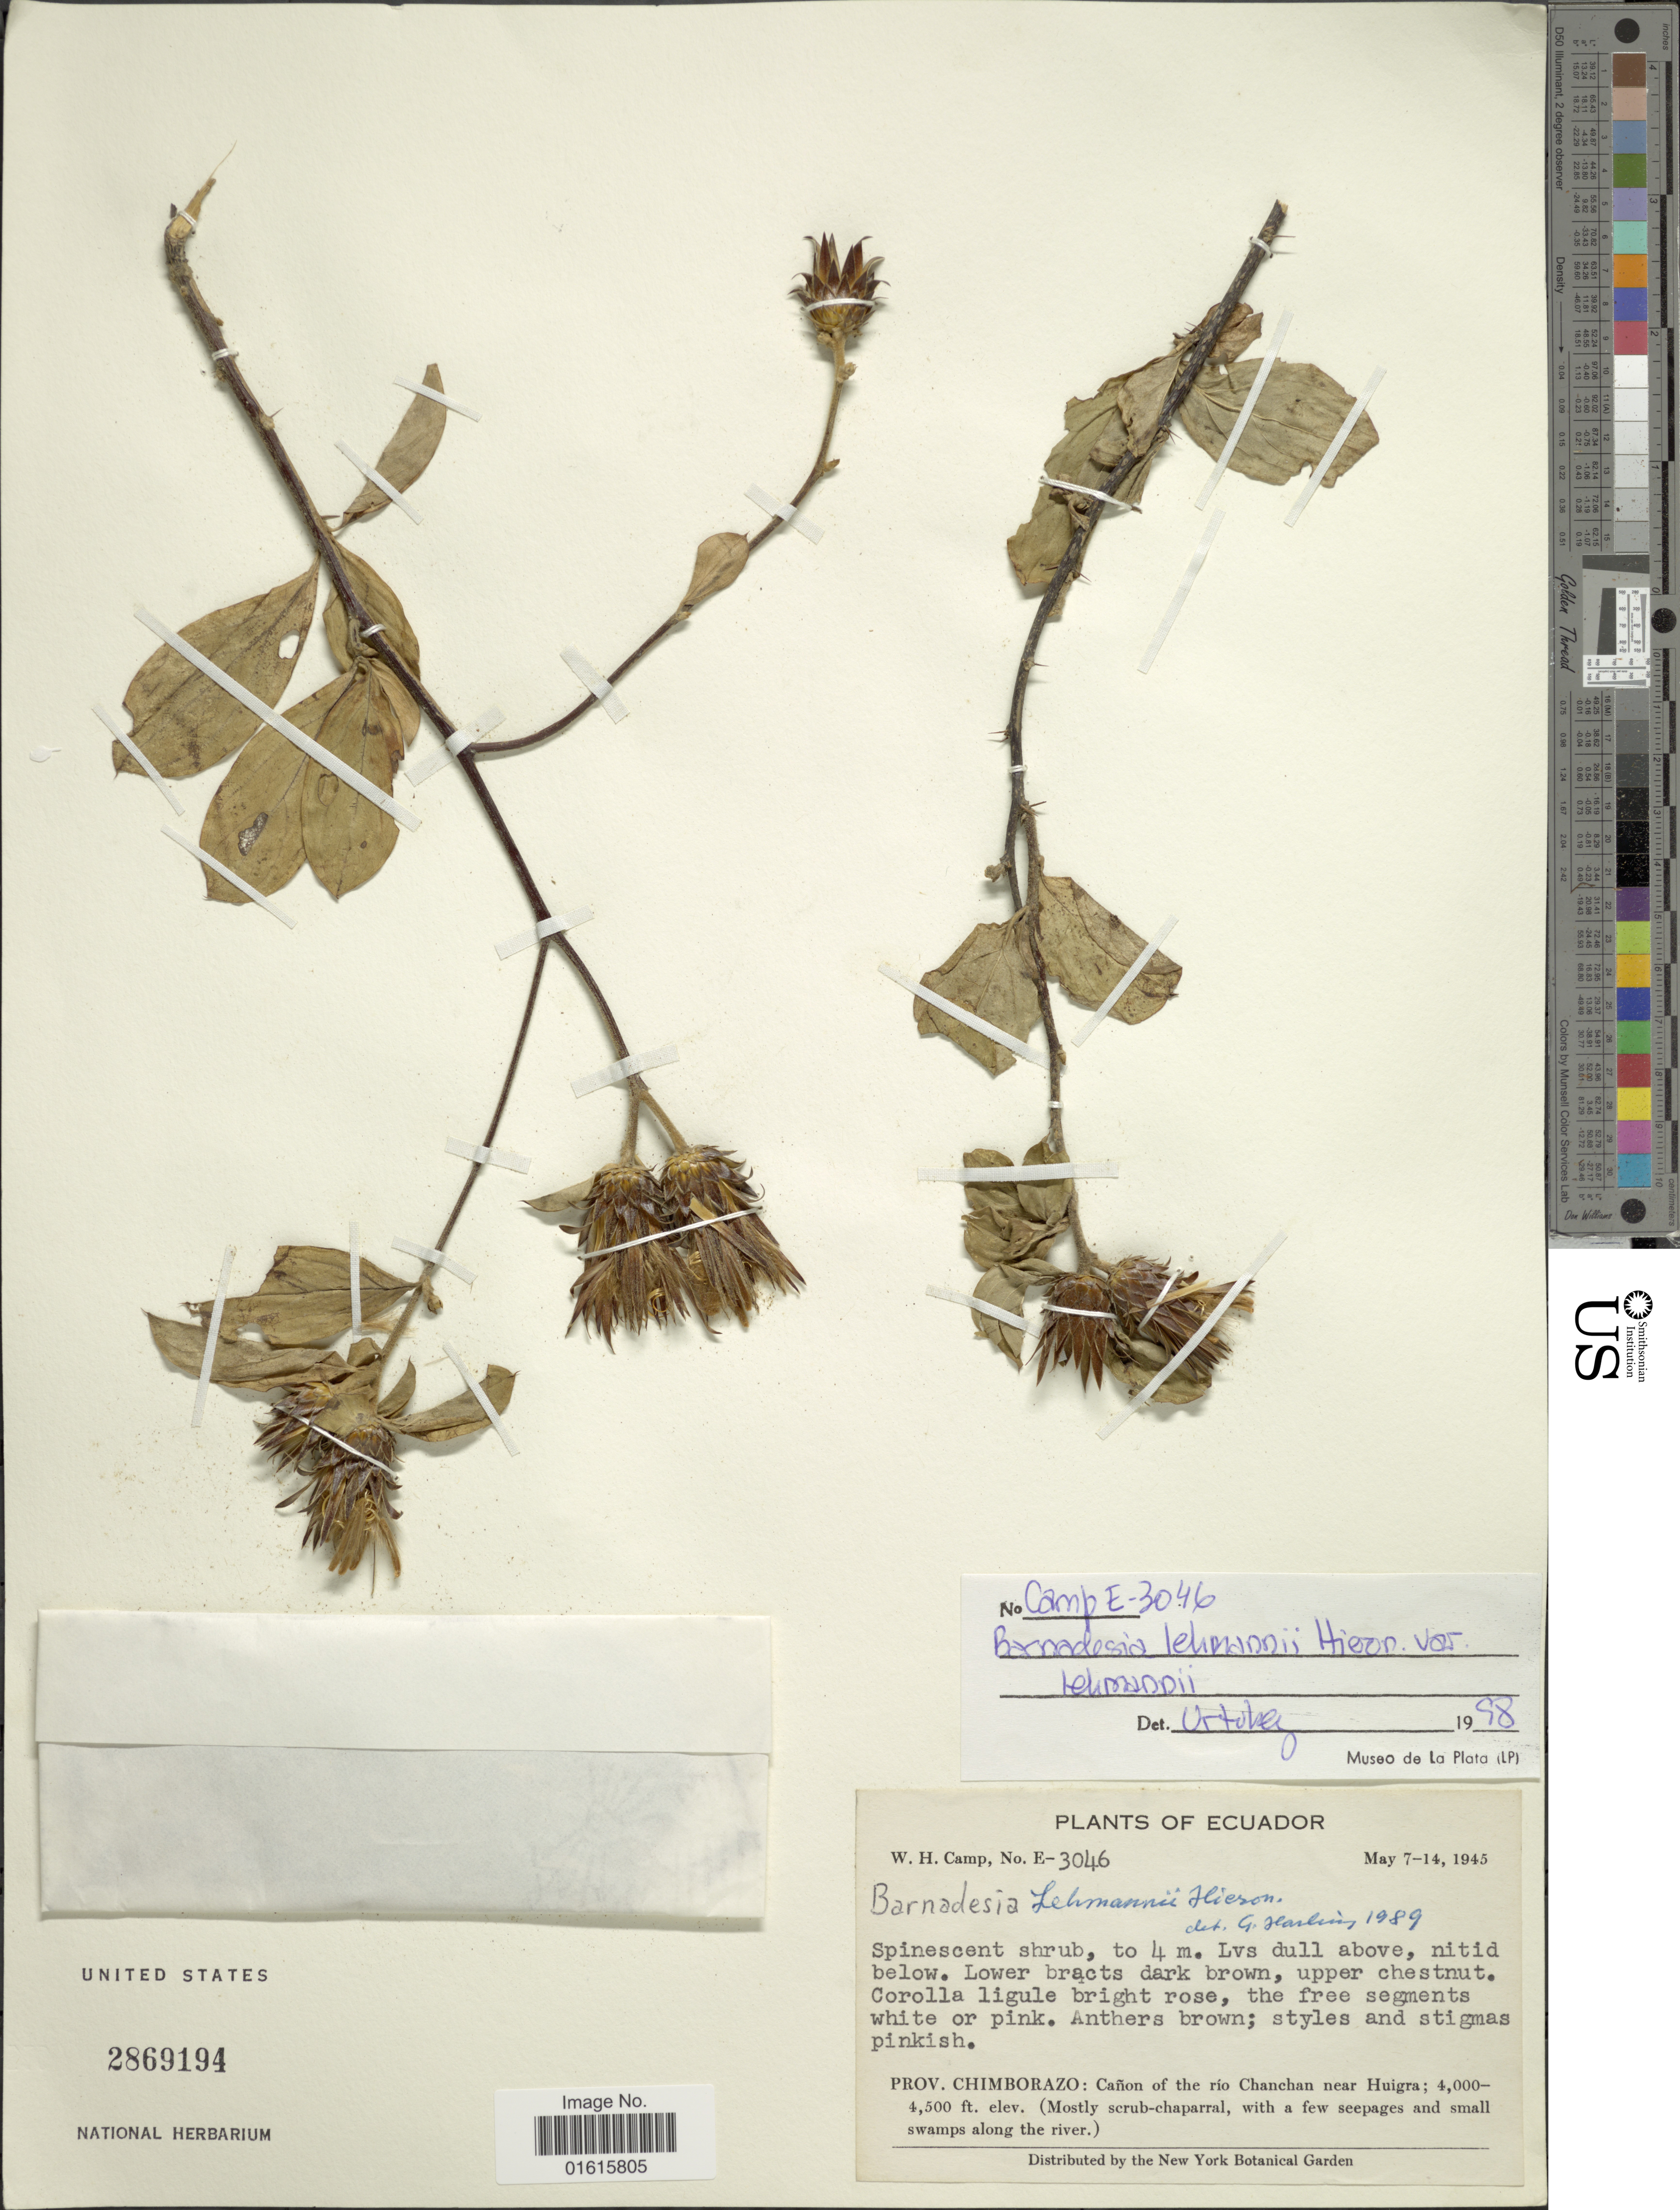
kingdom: Plantae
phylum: Tracheophyta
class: Magnoliopsida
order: Asterales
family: Asteraceae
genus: Barnadesia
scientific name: Barnadesia lehmannii var. lehmannii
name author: Hieron.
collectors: W. H. Camp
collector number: E3046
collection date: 1945-05-07/1945-05-14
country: Ecuador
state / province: Chimborazo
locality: Canon of the rio Chanchan near Huigra (mostly scrub-chaparral, with a few seepages and small swamps along the river)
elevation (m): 1219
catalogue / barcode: US 2869194